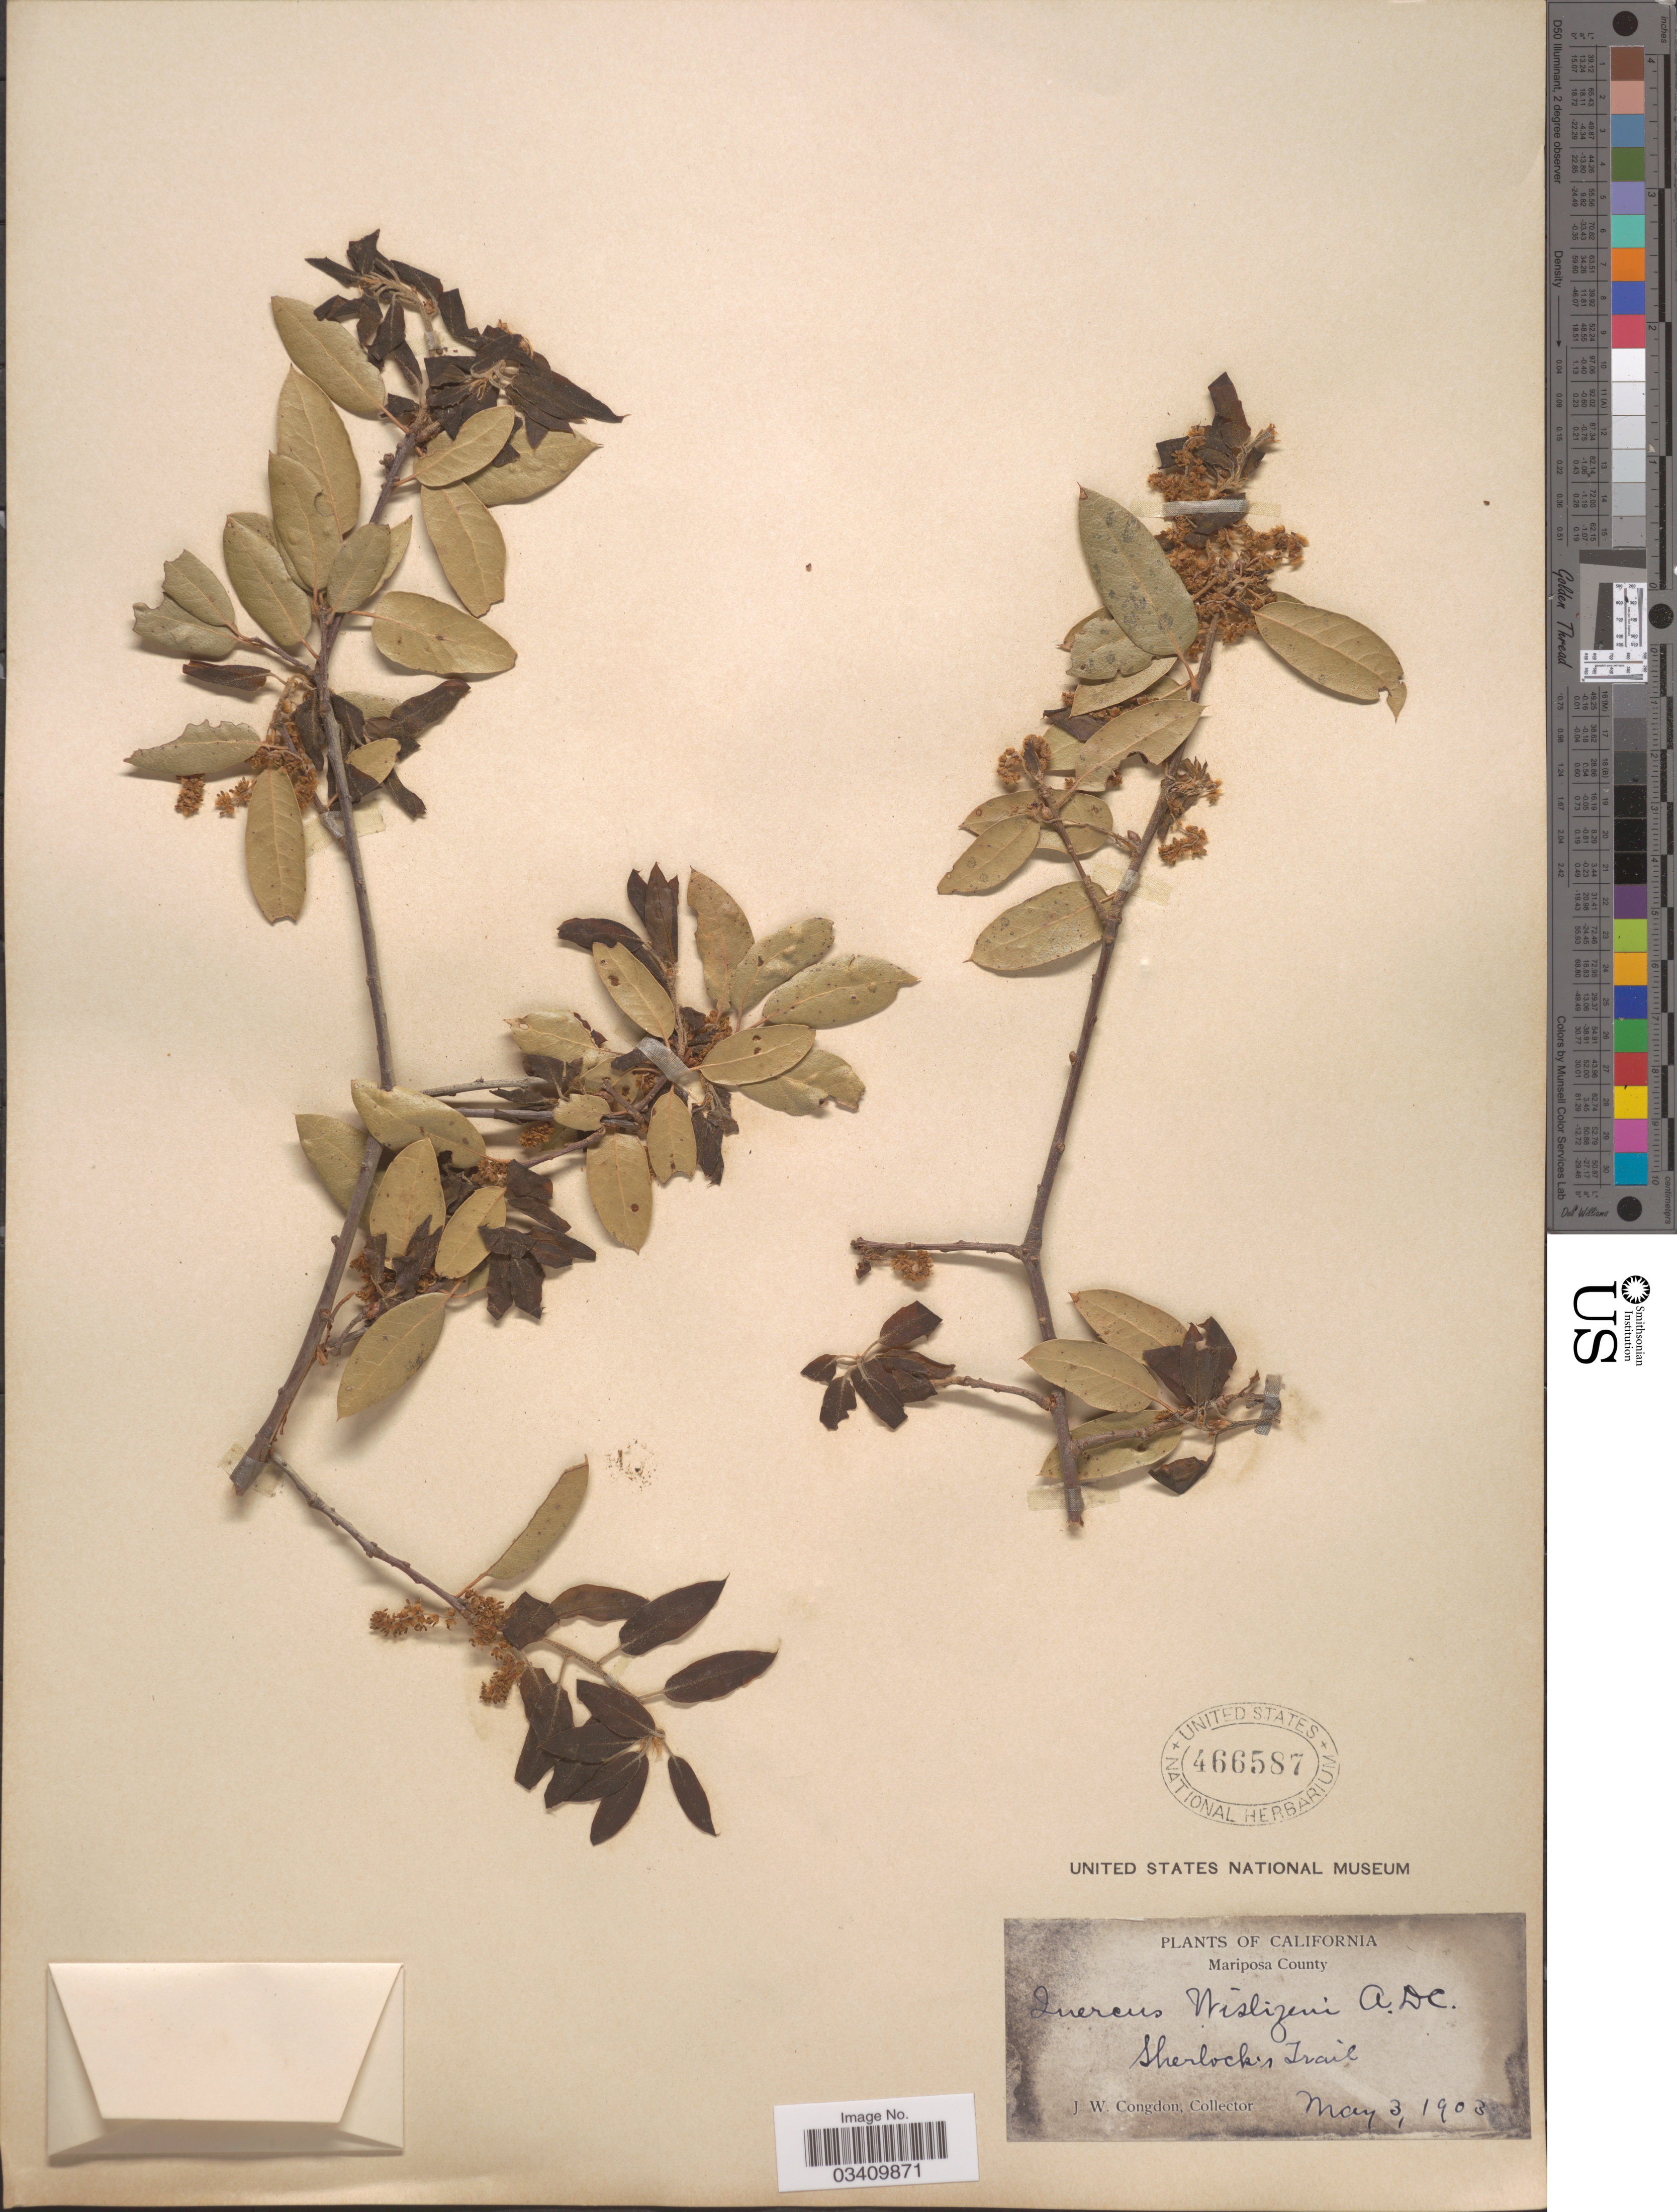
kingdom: Plantae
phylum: Tracheophyta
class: Magnoliopsida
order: Fagales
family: Fagaceae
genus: Quercus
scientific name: Quercus wislizeni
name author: A. DC.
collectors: J. W. Congdon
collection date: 1903-05-03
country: United States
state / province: California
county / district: Mariposa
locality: Mariposa County. Sherlock's Trail.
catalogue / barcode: US 466587